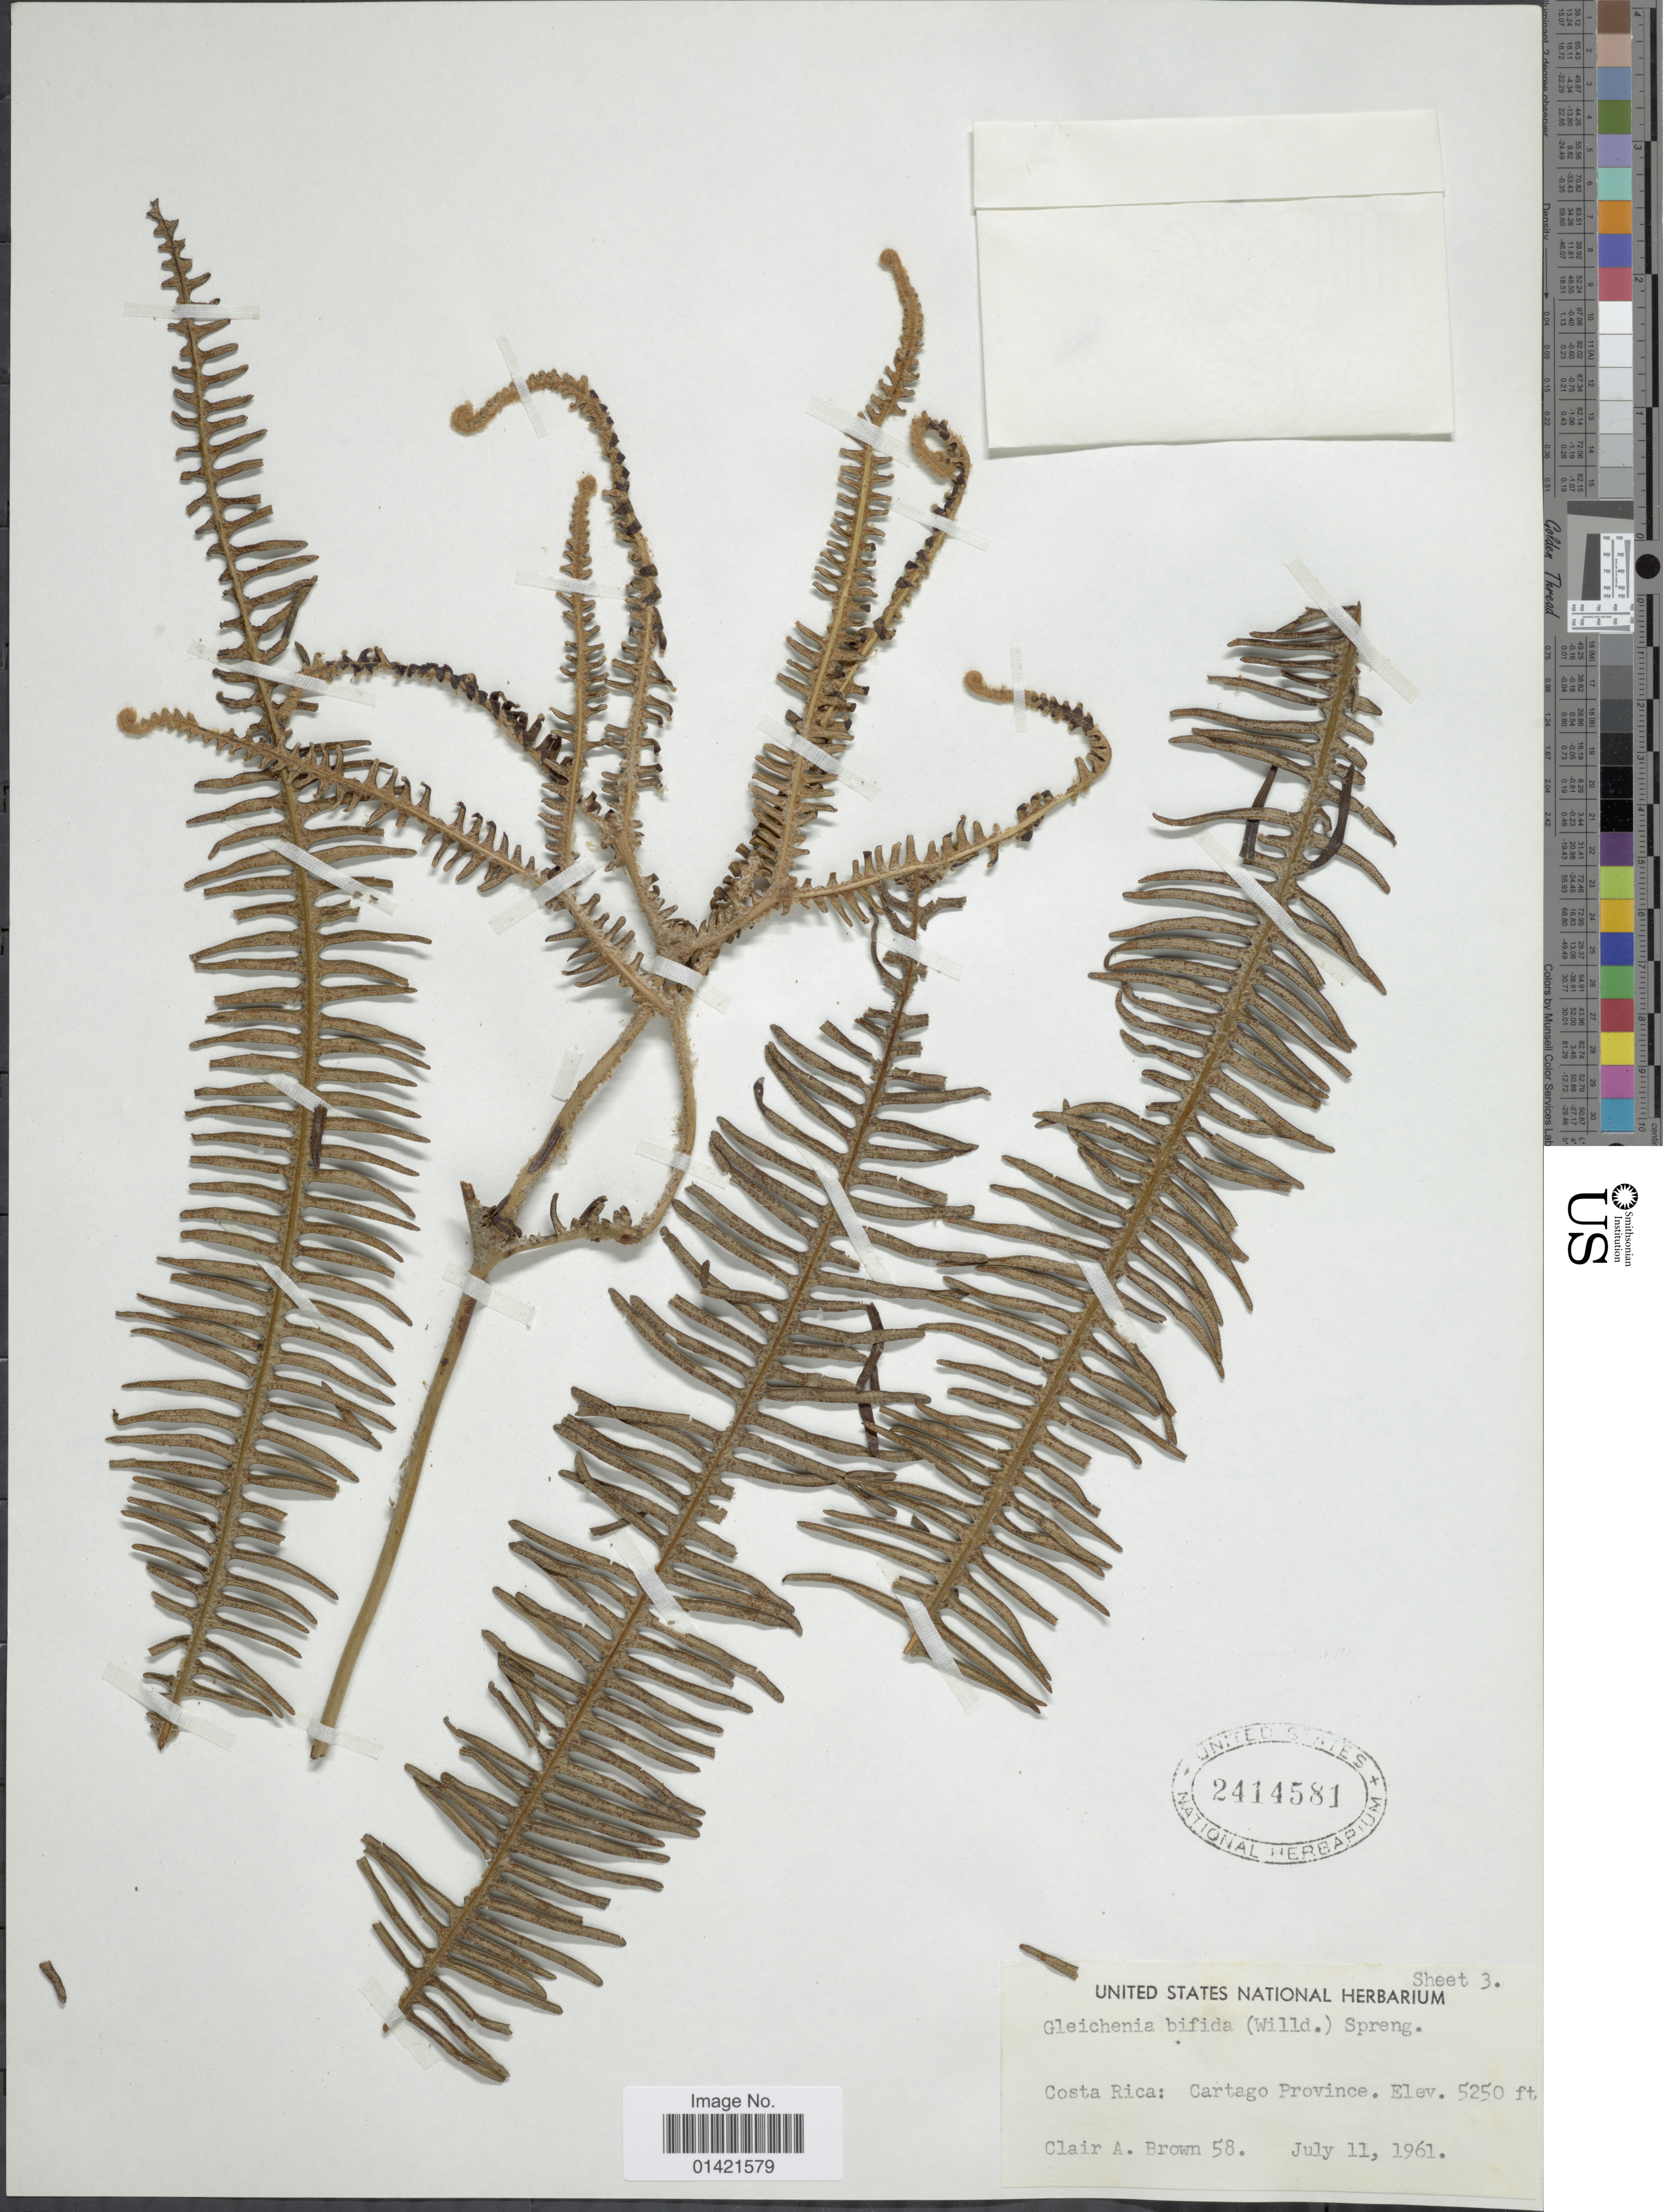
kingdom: Plantae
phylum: Tracheophyta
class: Polypodiopsida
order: Gleicheniales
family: Gleicheniaceae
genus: Sticherus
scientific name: Sticherus bifidus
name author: (Willd.) Ching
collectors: C. A. Brown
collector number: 58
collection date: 1961-07-11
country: Costa Rica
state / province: Cartago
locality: Cartago Province.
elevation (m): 1600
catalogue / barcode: US 2414581